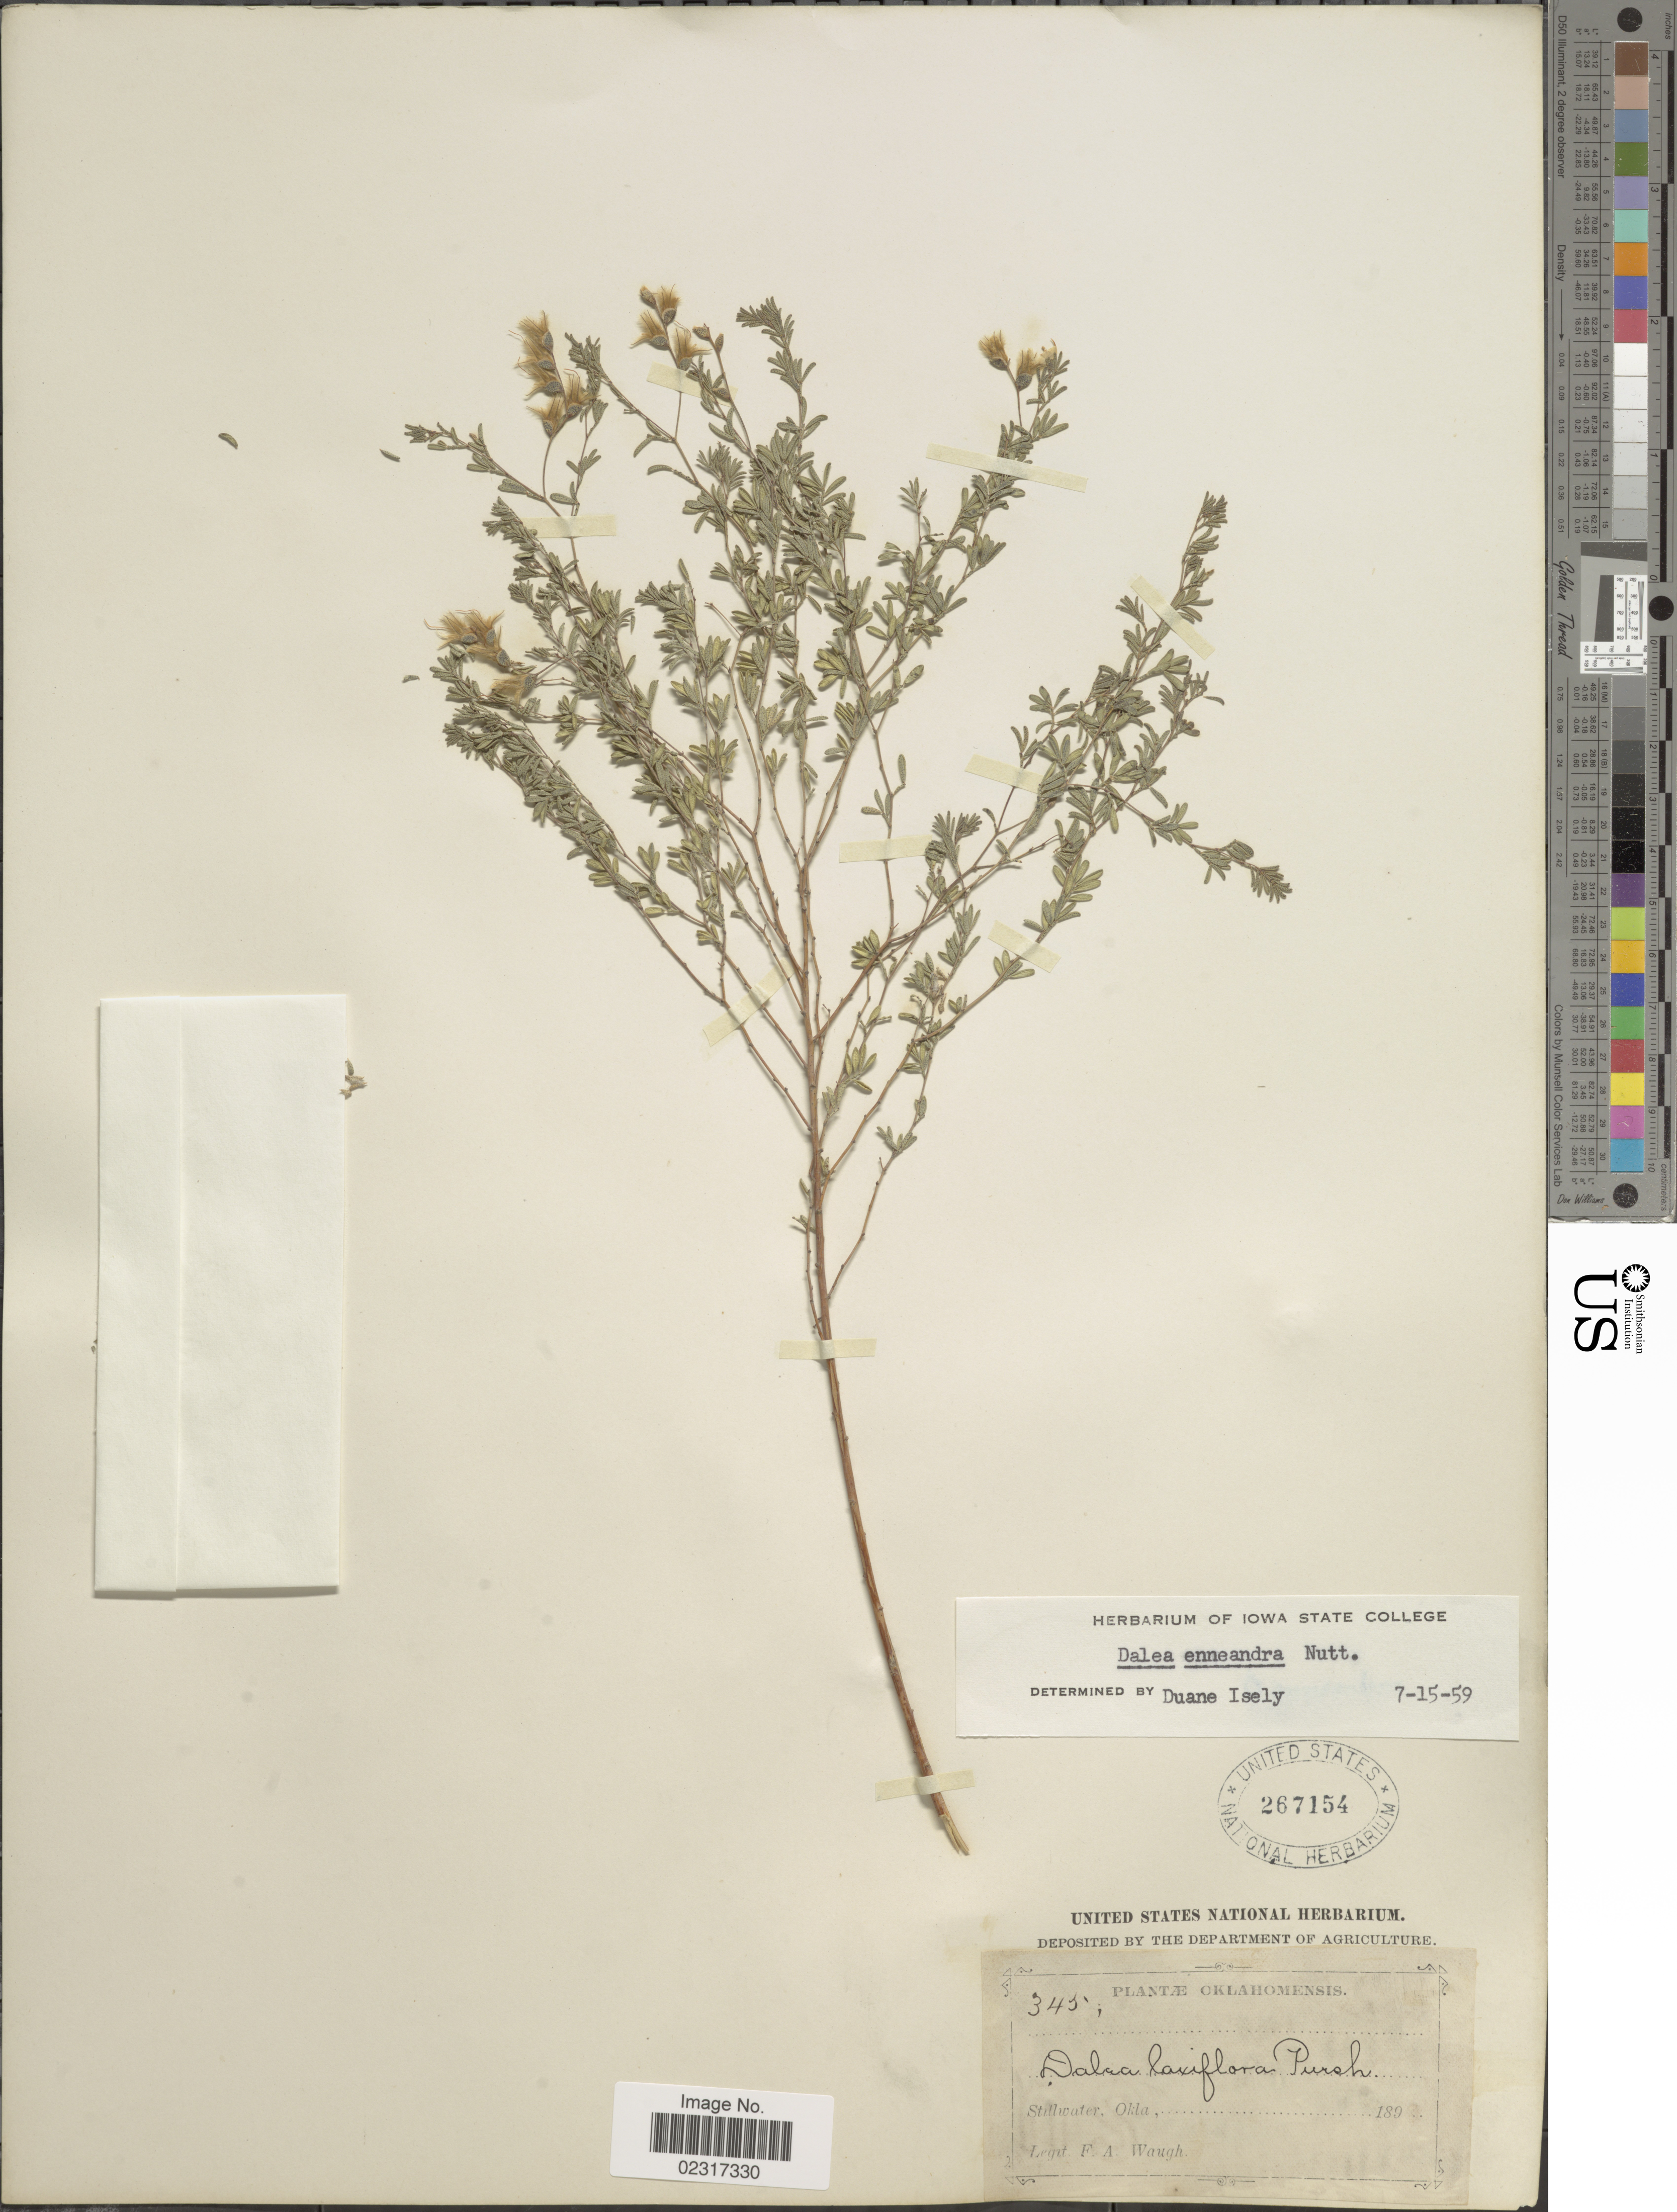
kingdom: Plantae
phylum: Tracheophyta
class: Magnoliopsida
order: Fabales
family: Fabaceae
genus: Dalea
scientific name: Dalea enneandra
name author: Nutt.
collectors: F. Waugh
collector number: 345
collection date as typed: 189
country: United States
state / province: Oklahoma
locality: Stillwater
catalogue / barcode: US 267154